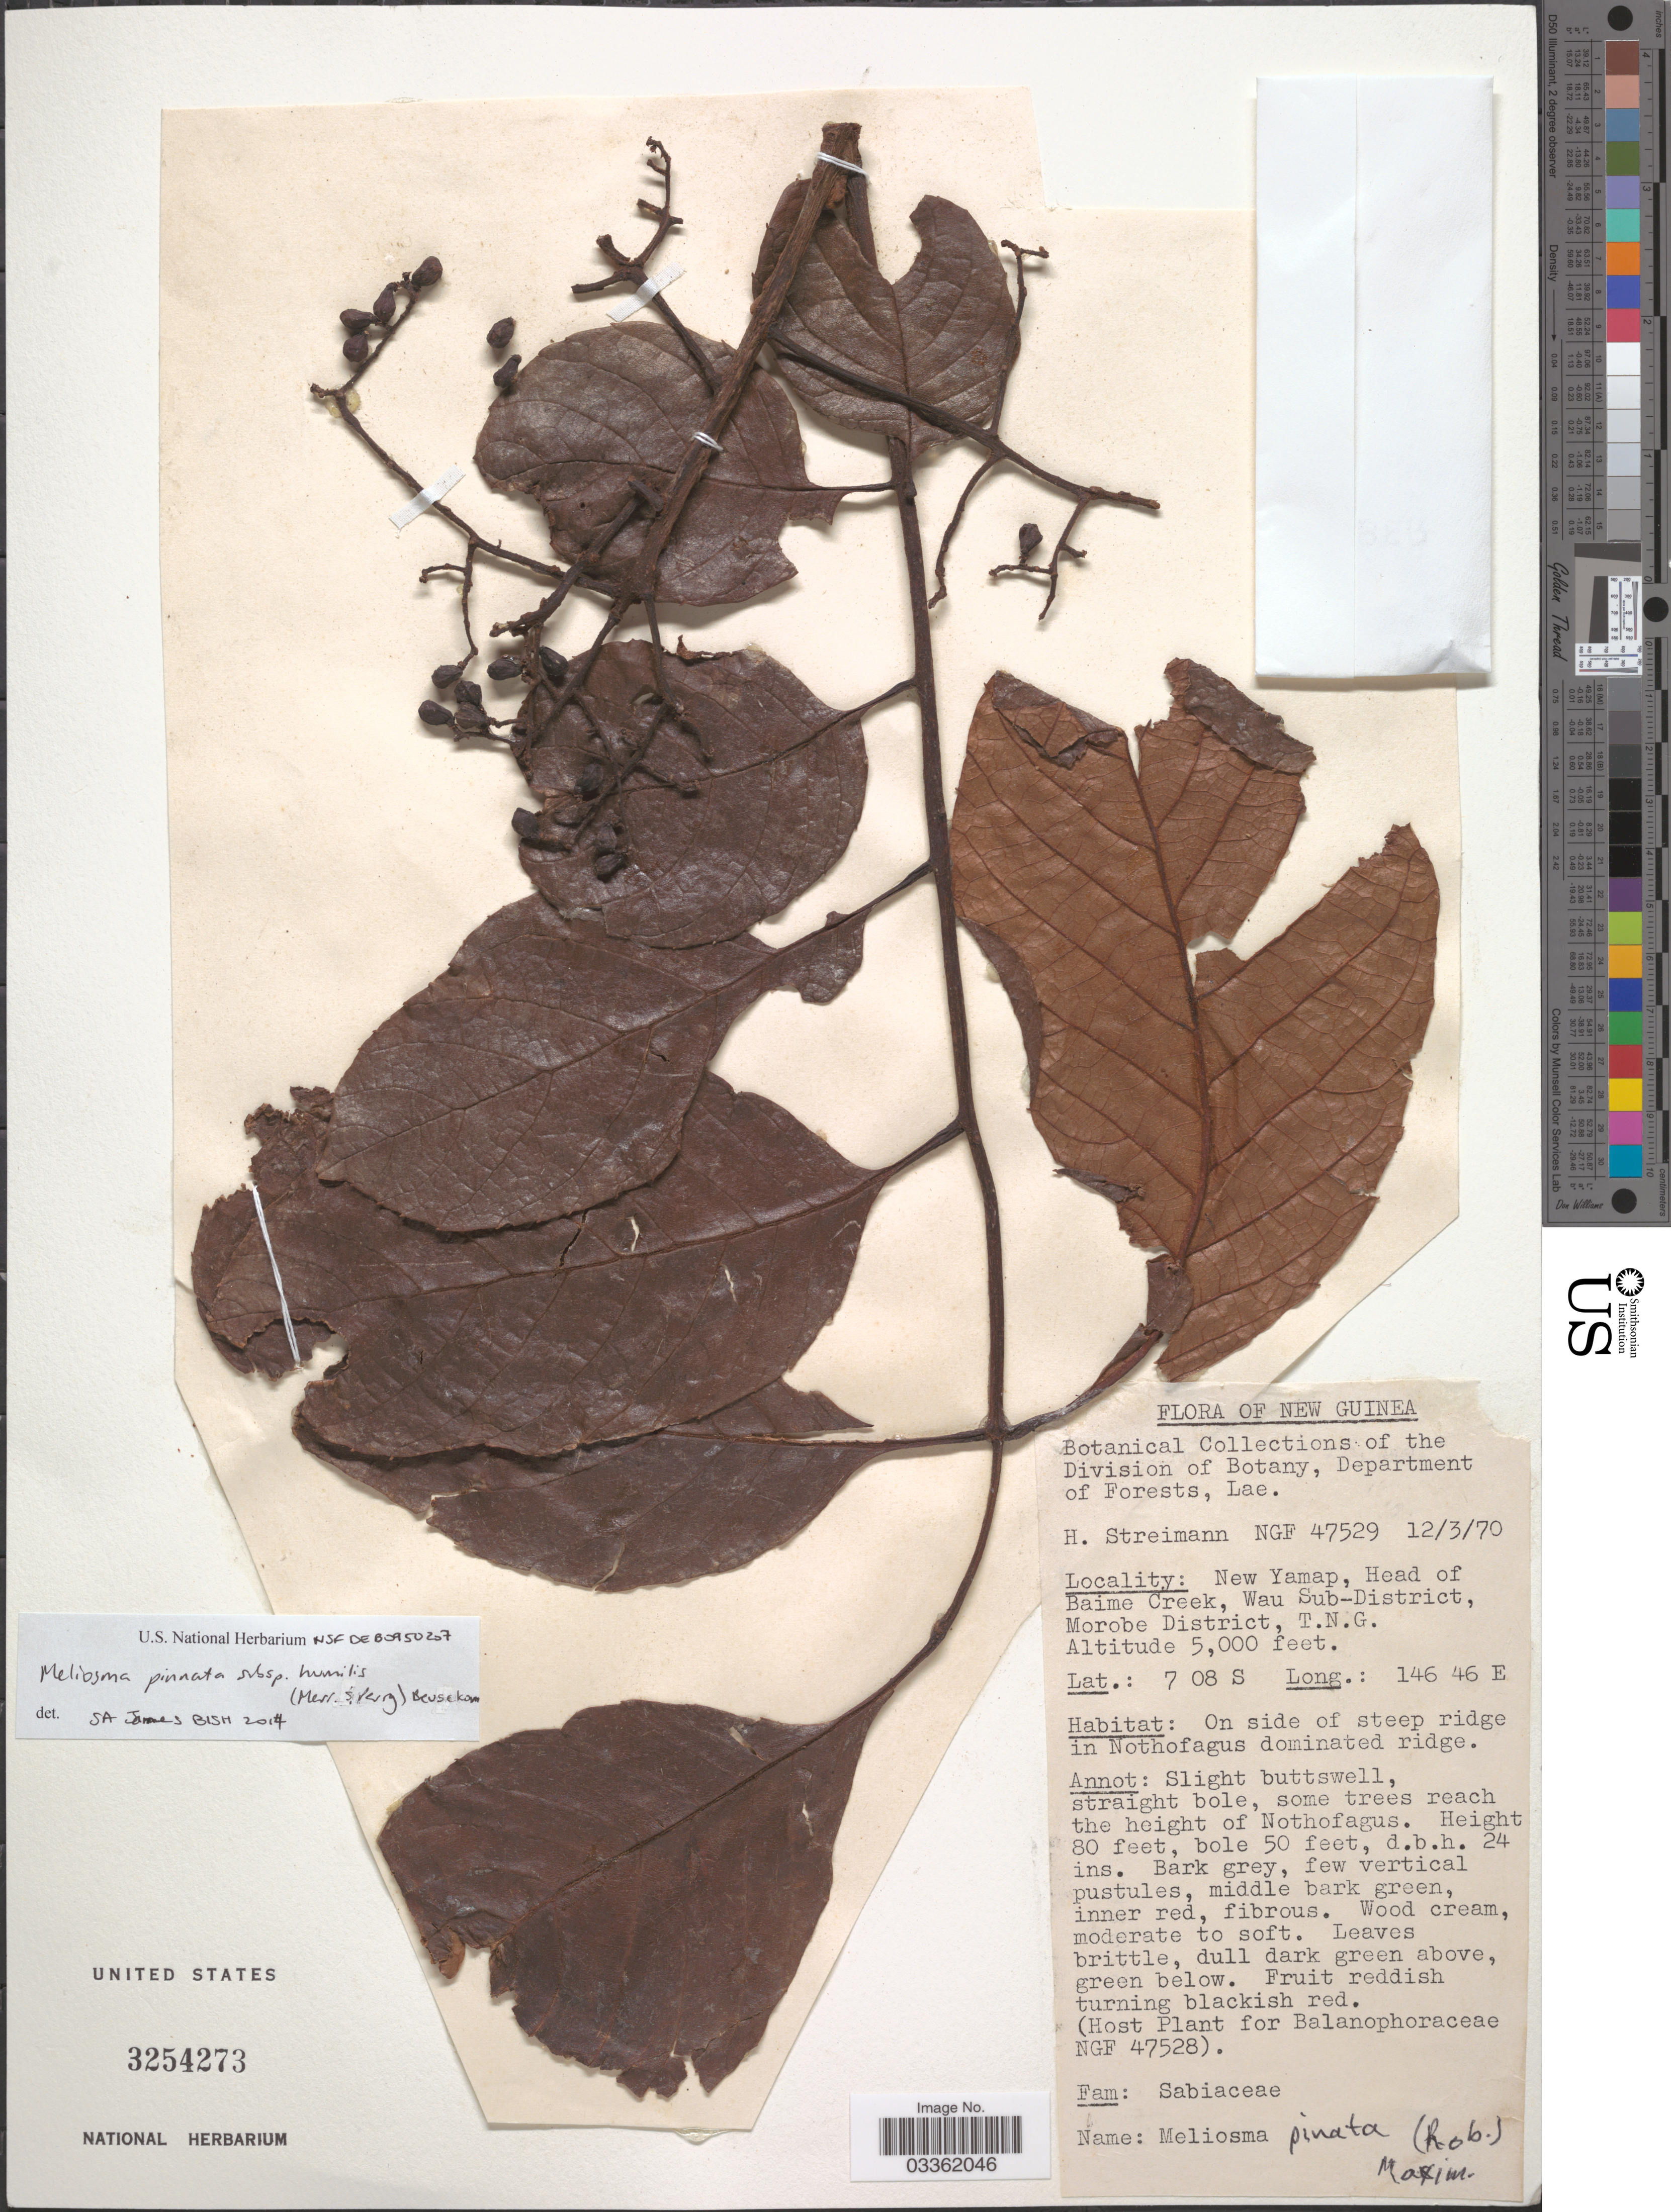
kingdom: Plantae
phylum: Tracheophyta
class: Magnoliopsida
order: Proteales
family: Sabiaceae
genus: Meliosma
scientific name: Meliosma pinnata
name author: Maxim.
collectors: H. Streimann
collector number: NGF47529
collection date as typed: Transcribed d/m/y: 12/3/70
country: Papua New Guinea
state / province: Morobe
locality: New Guinea. New Yamap, Head of Baime Creek, Wau Sub-District, Morobe District, T.N.G.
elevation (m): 1524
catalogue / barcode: US 3254273